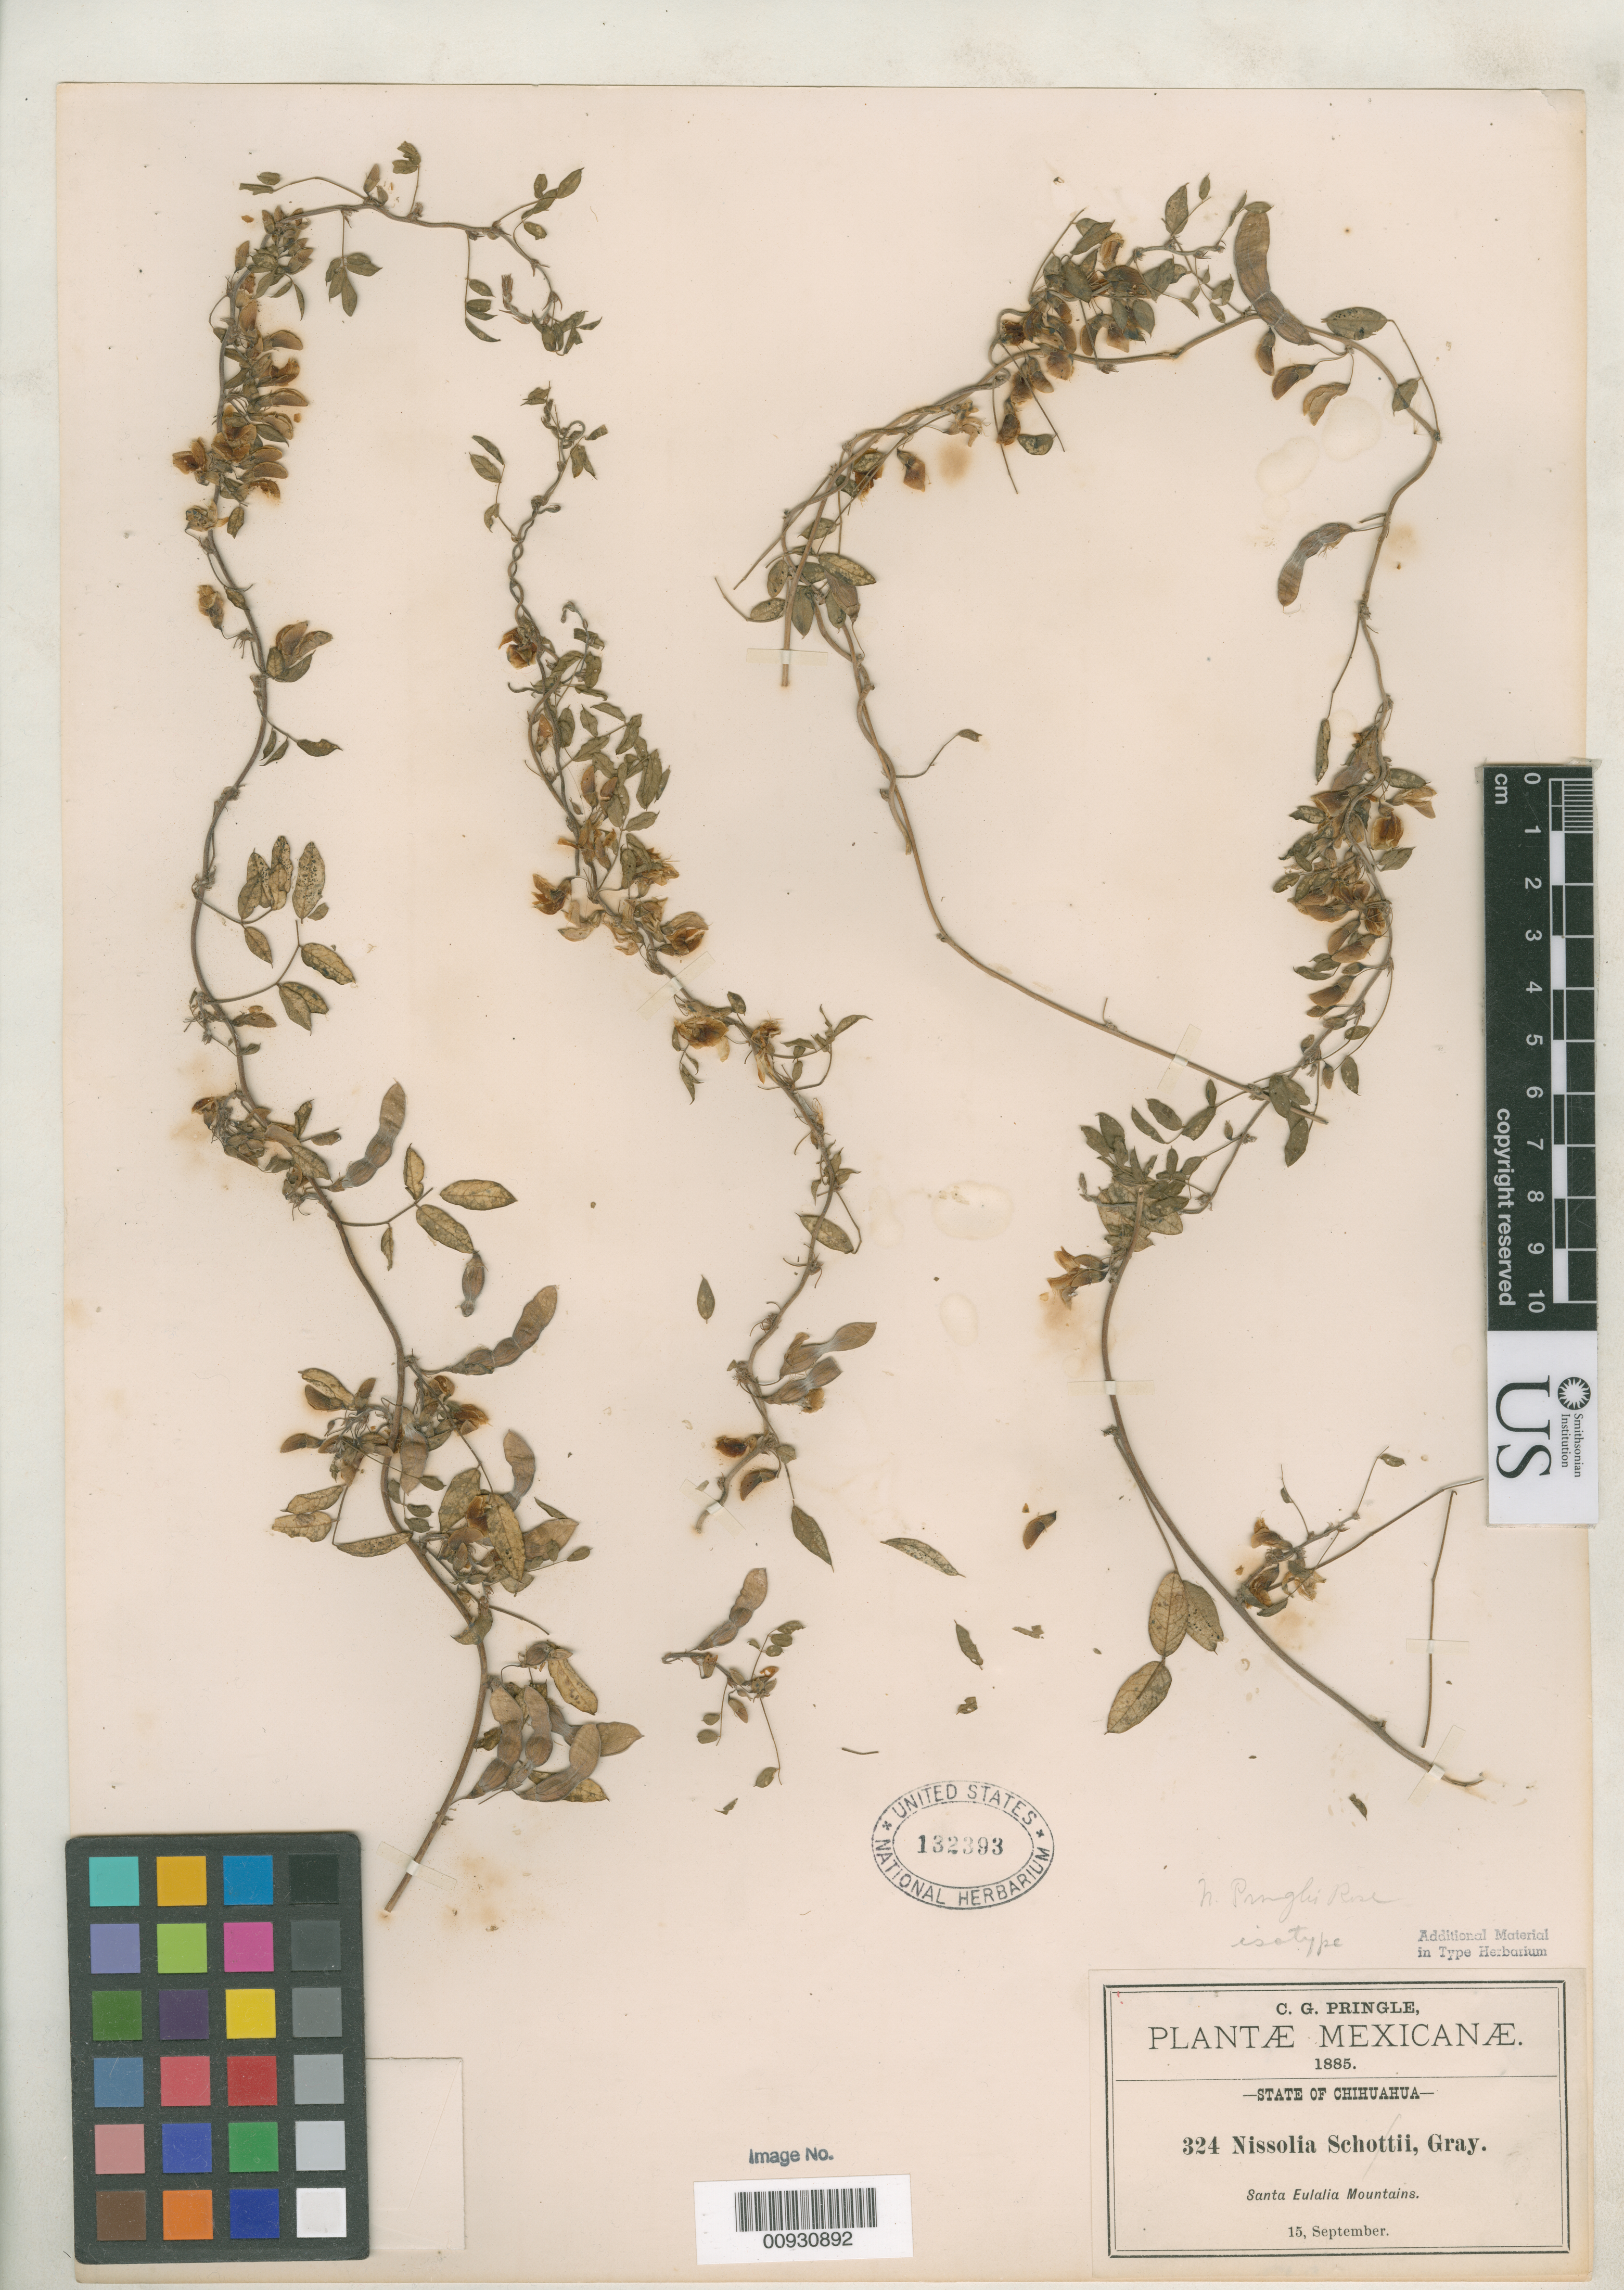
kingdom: Plantae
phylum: Tracheophyta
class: Magnoliopsida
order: Fabales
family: Fabaceae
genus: Nissolia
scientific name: Nissolia pringlei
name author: Rose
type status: Isotype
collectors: C. G. Pringle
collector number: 324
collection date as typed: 15 Sep 1885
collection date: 1885-09-15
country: Mexico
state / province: Chihuahua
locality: Santa Eulalia Mountains.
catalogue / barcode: US 132393